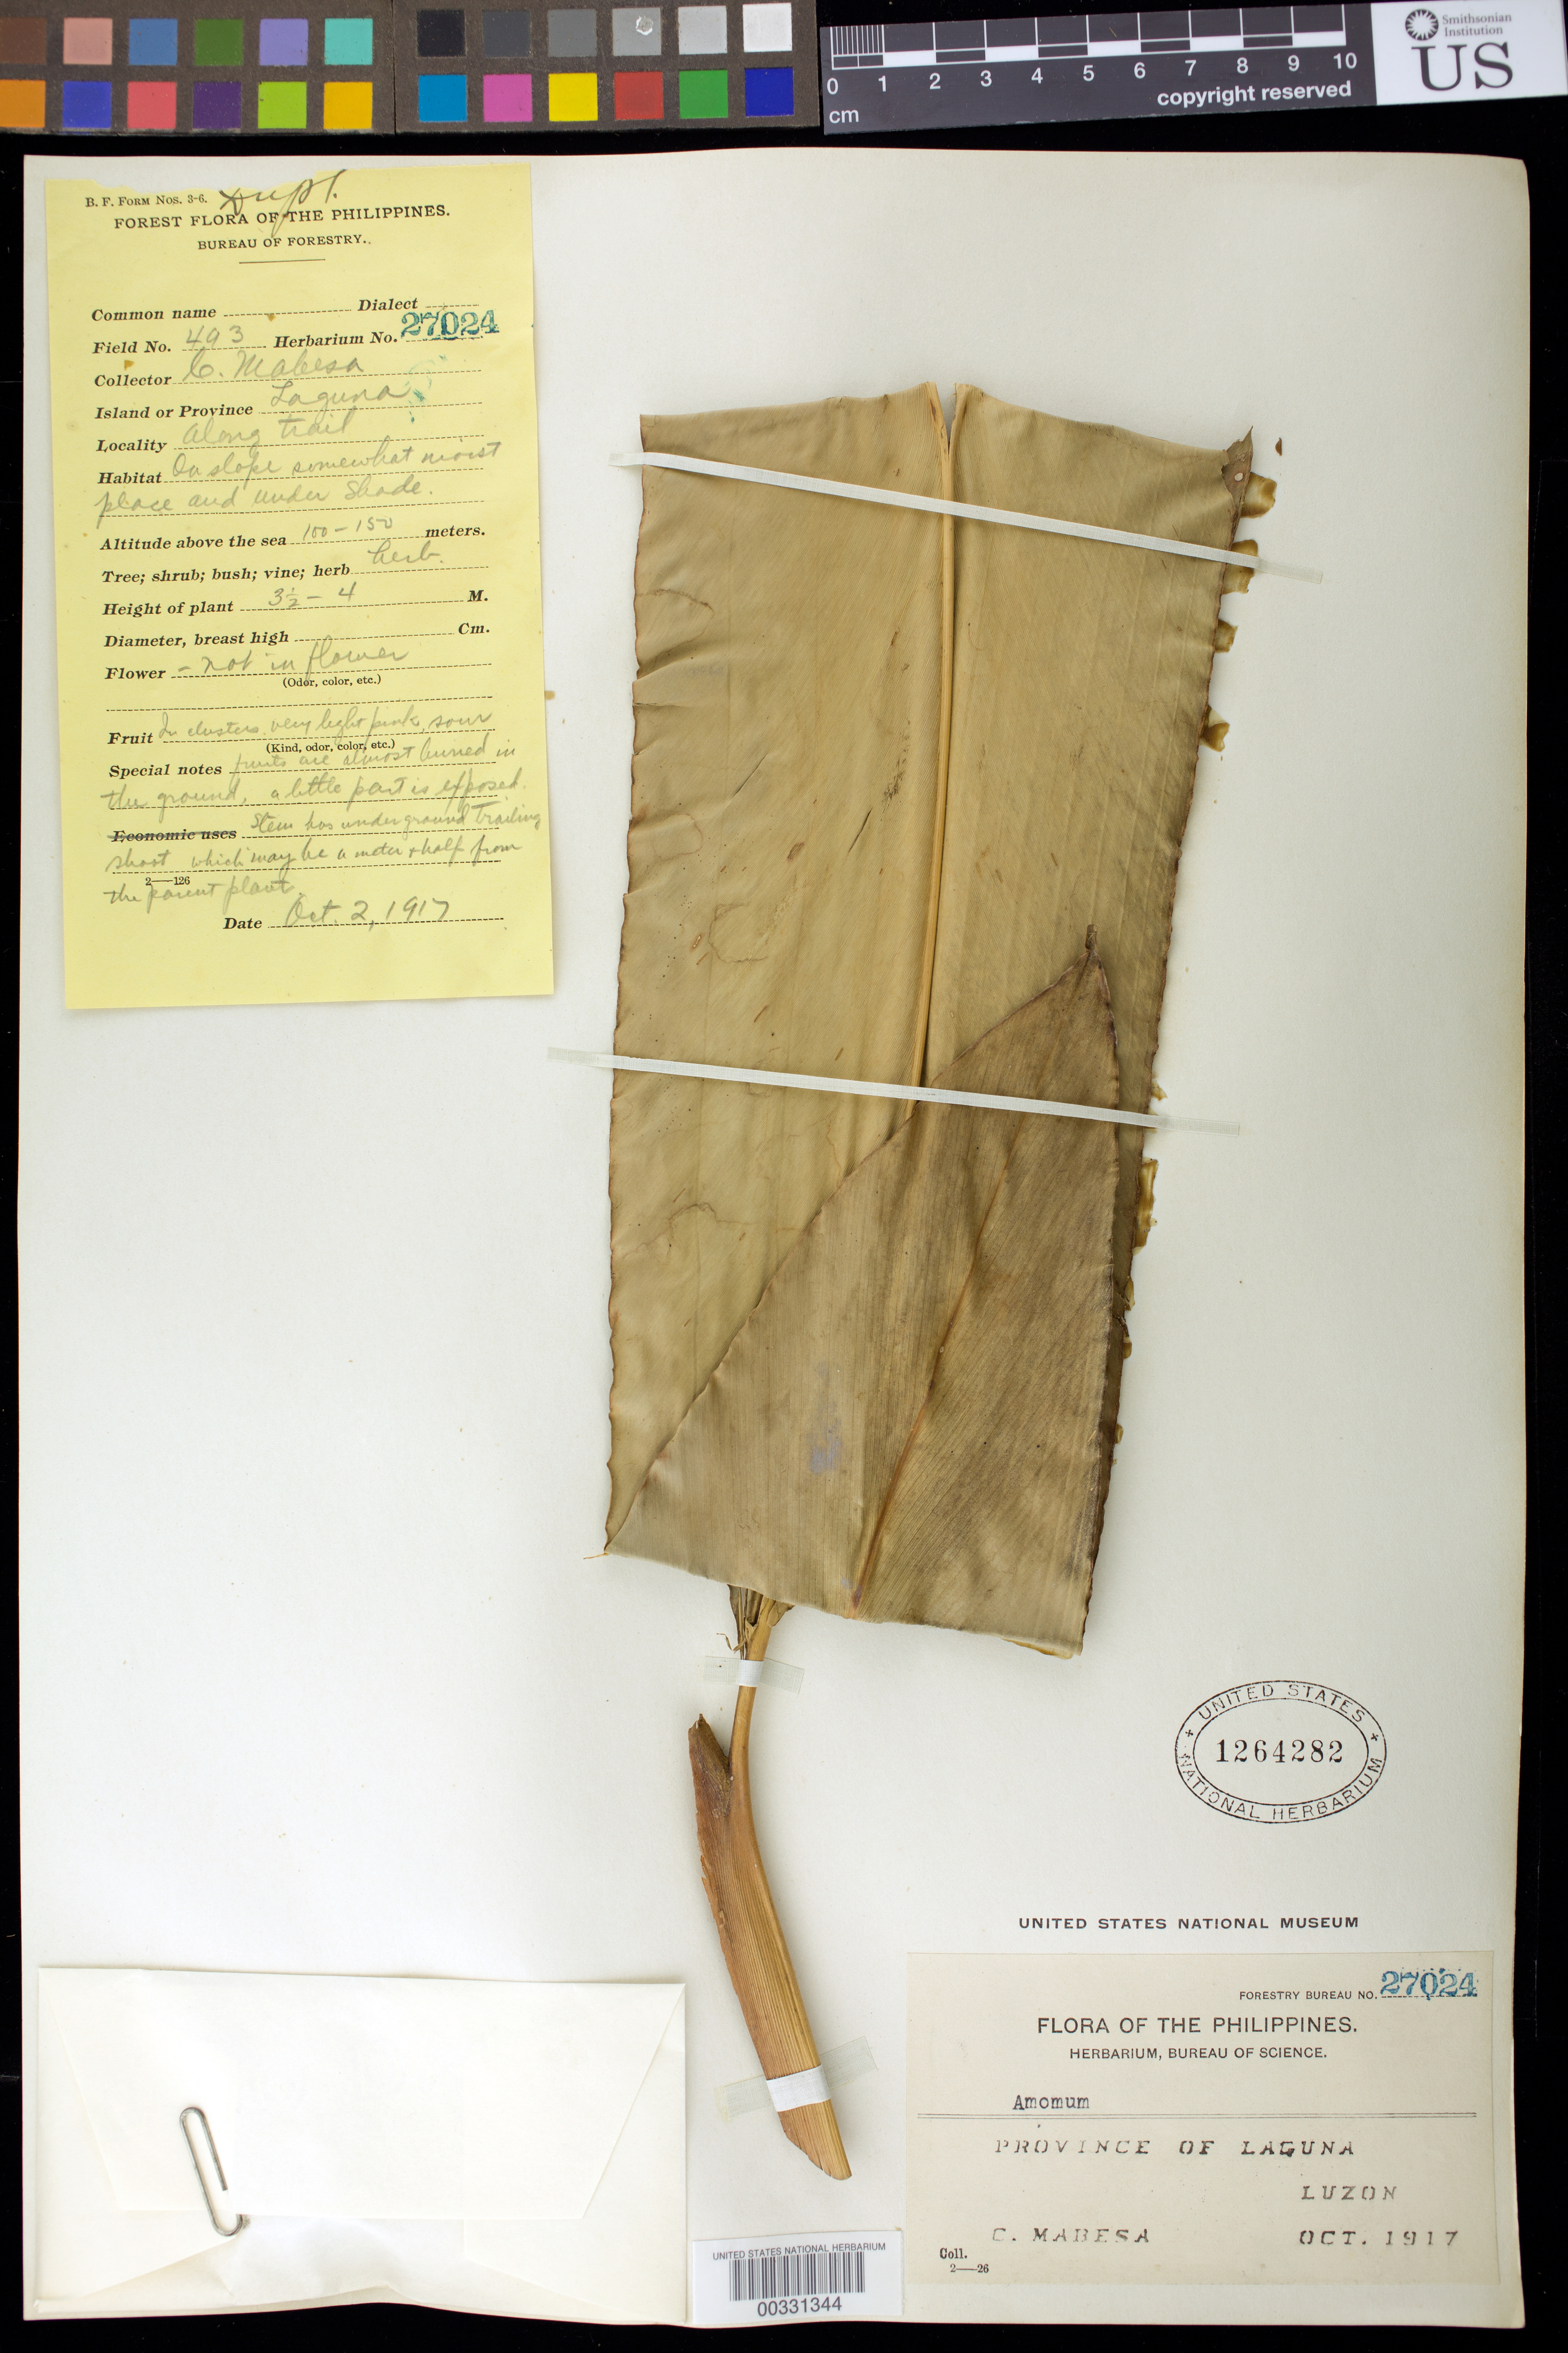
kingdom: Plantae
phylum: Tracheophyta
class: Liliopsida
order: Zingiberales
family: Zingiberaceae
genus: Amomum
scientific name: Amomum sp.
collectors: C. Mabesa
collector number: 493 / For. Bur. 27024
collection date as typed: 02 Oct 1917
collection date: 1917-10-02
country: Philippines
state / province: Calabarzon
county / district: Laguna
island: Luzon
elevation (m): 100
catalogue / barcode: US 1264282